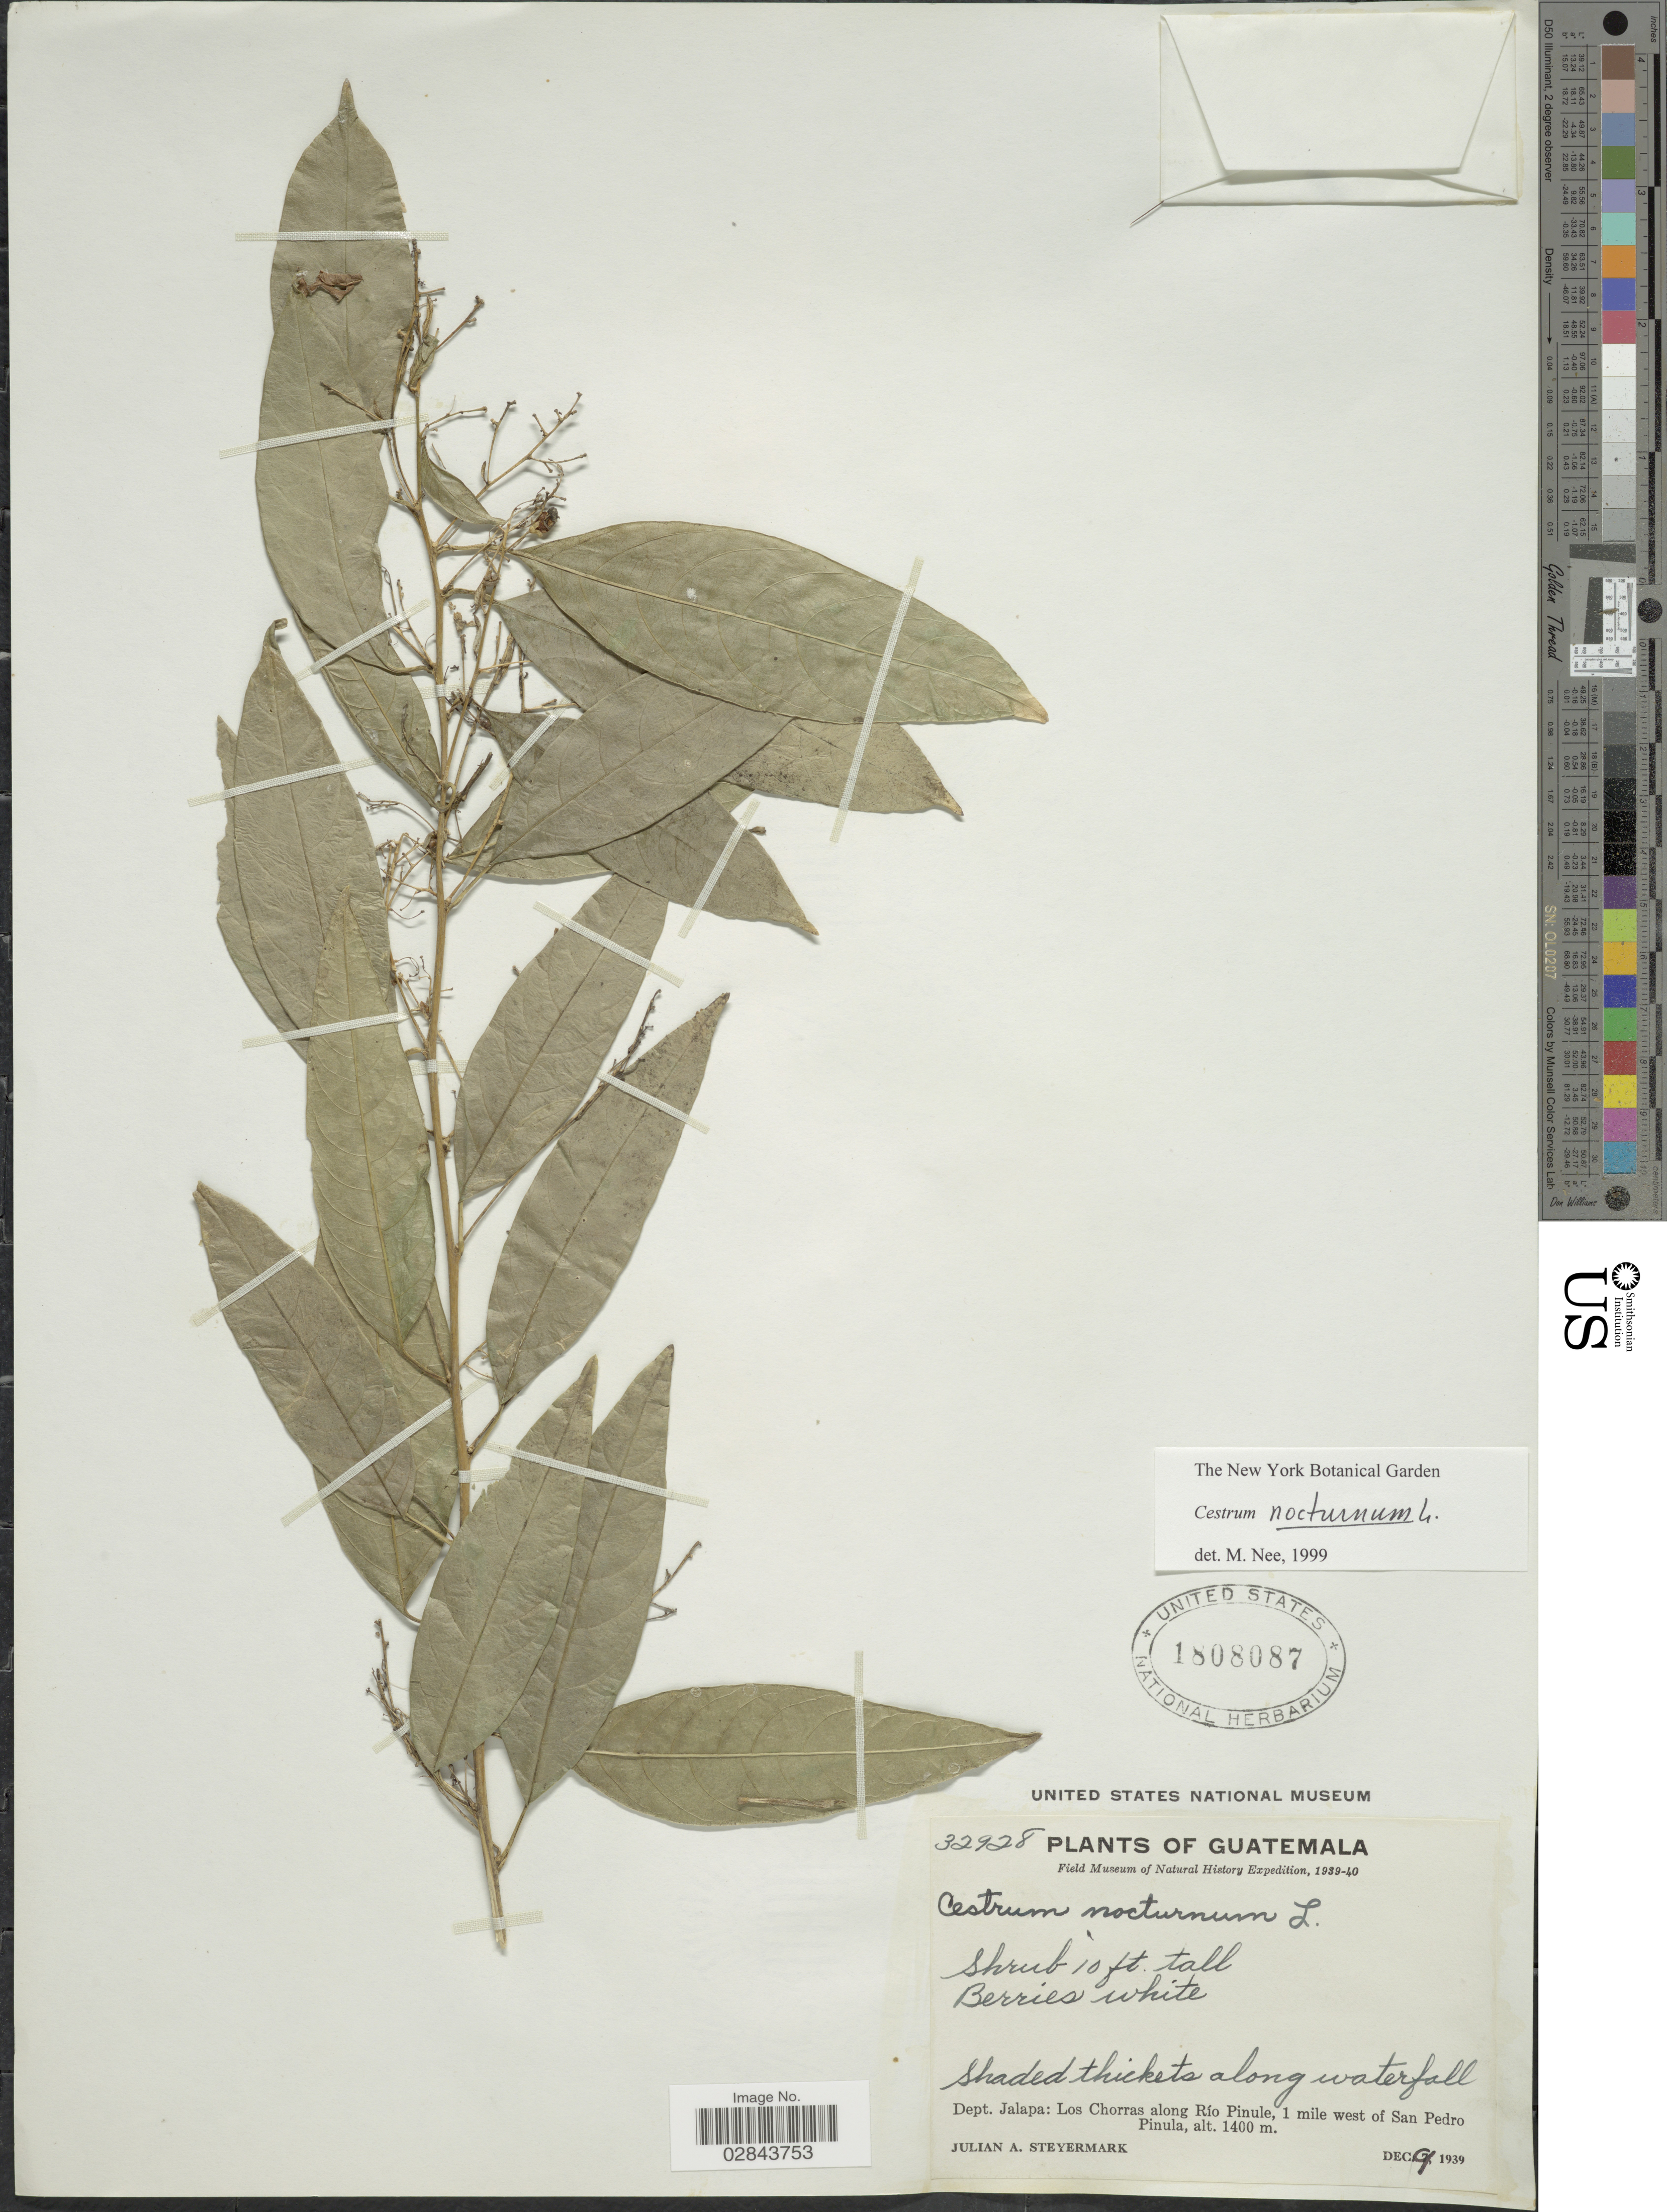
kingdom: Plantae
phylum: Tracheophyta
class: Magnoliopsida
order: Solanales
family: Solanaceae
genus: Cestrum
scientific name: Cestrum nocturnum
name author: L.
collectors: J. Steyermark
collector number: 32928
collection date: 1939-12-09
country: Guatemala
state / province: Jalapa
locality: Dept. Jalapa: Los Chorras along Río Pinule, 1 mile west of San Pedro Pinula.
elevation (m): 1400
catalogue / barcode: US 1808087